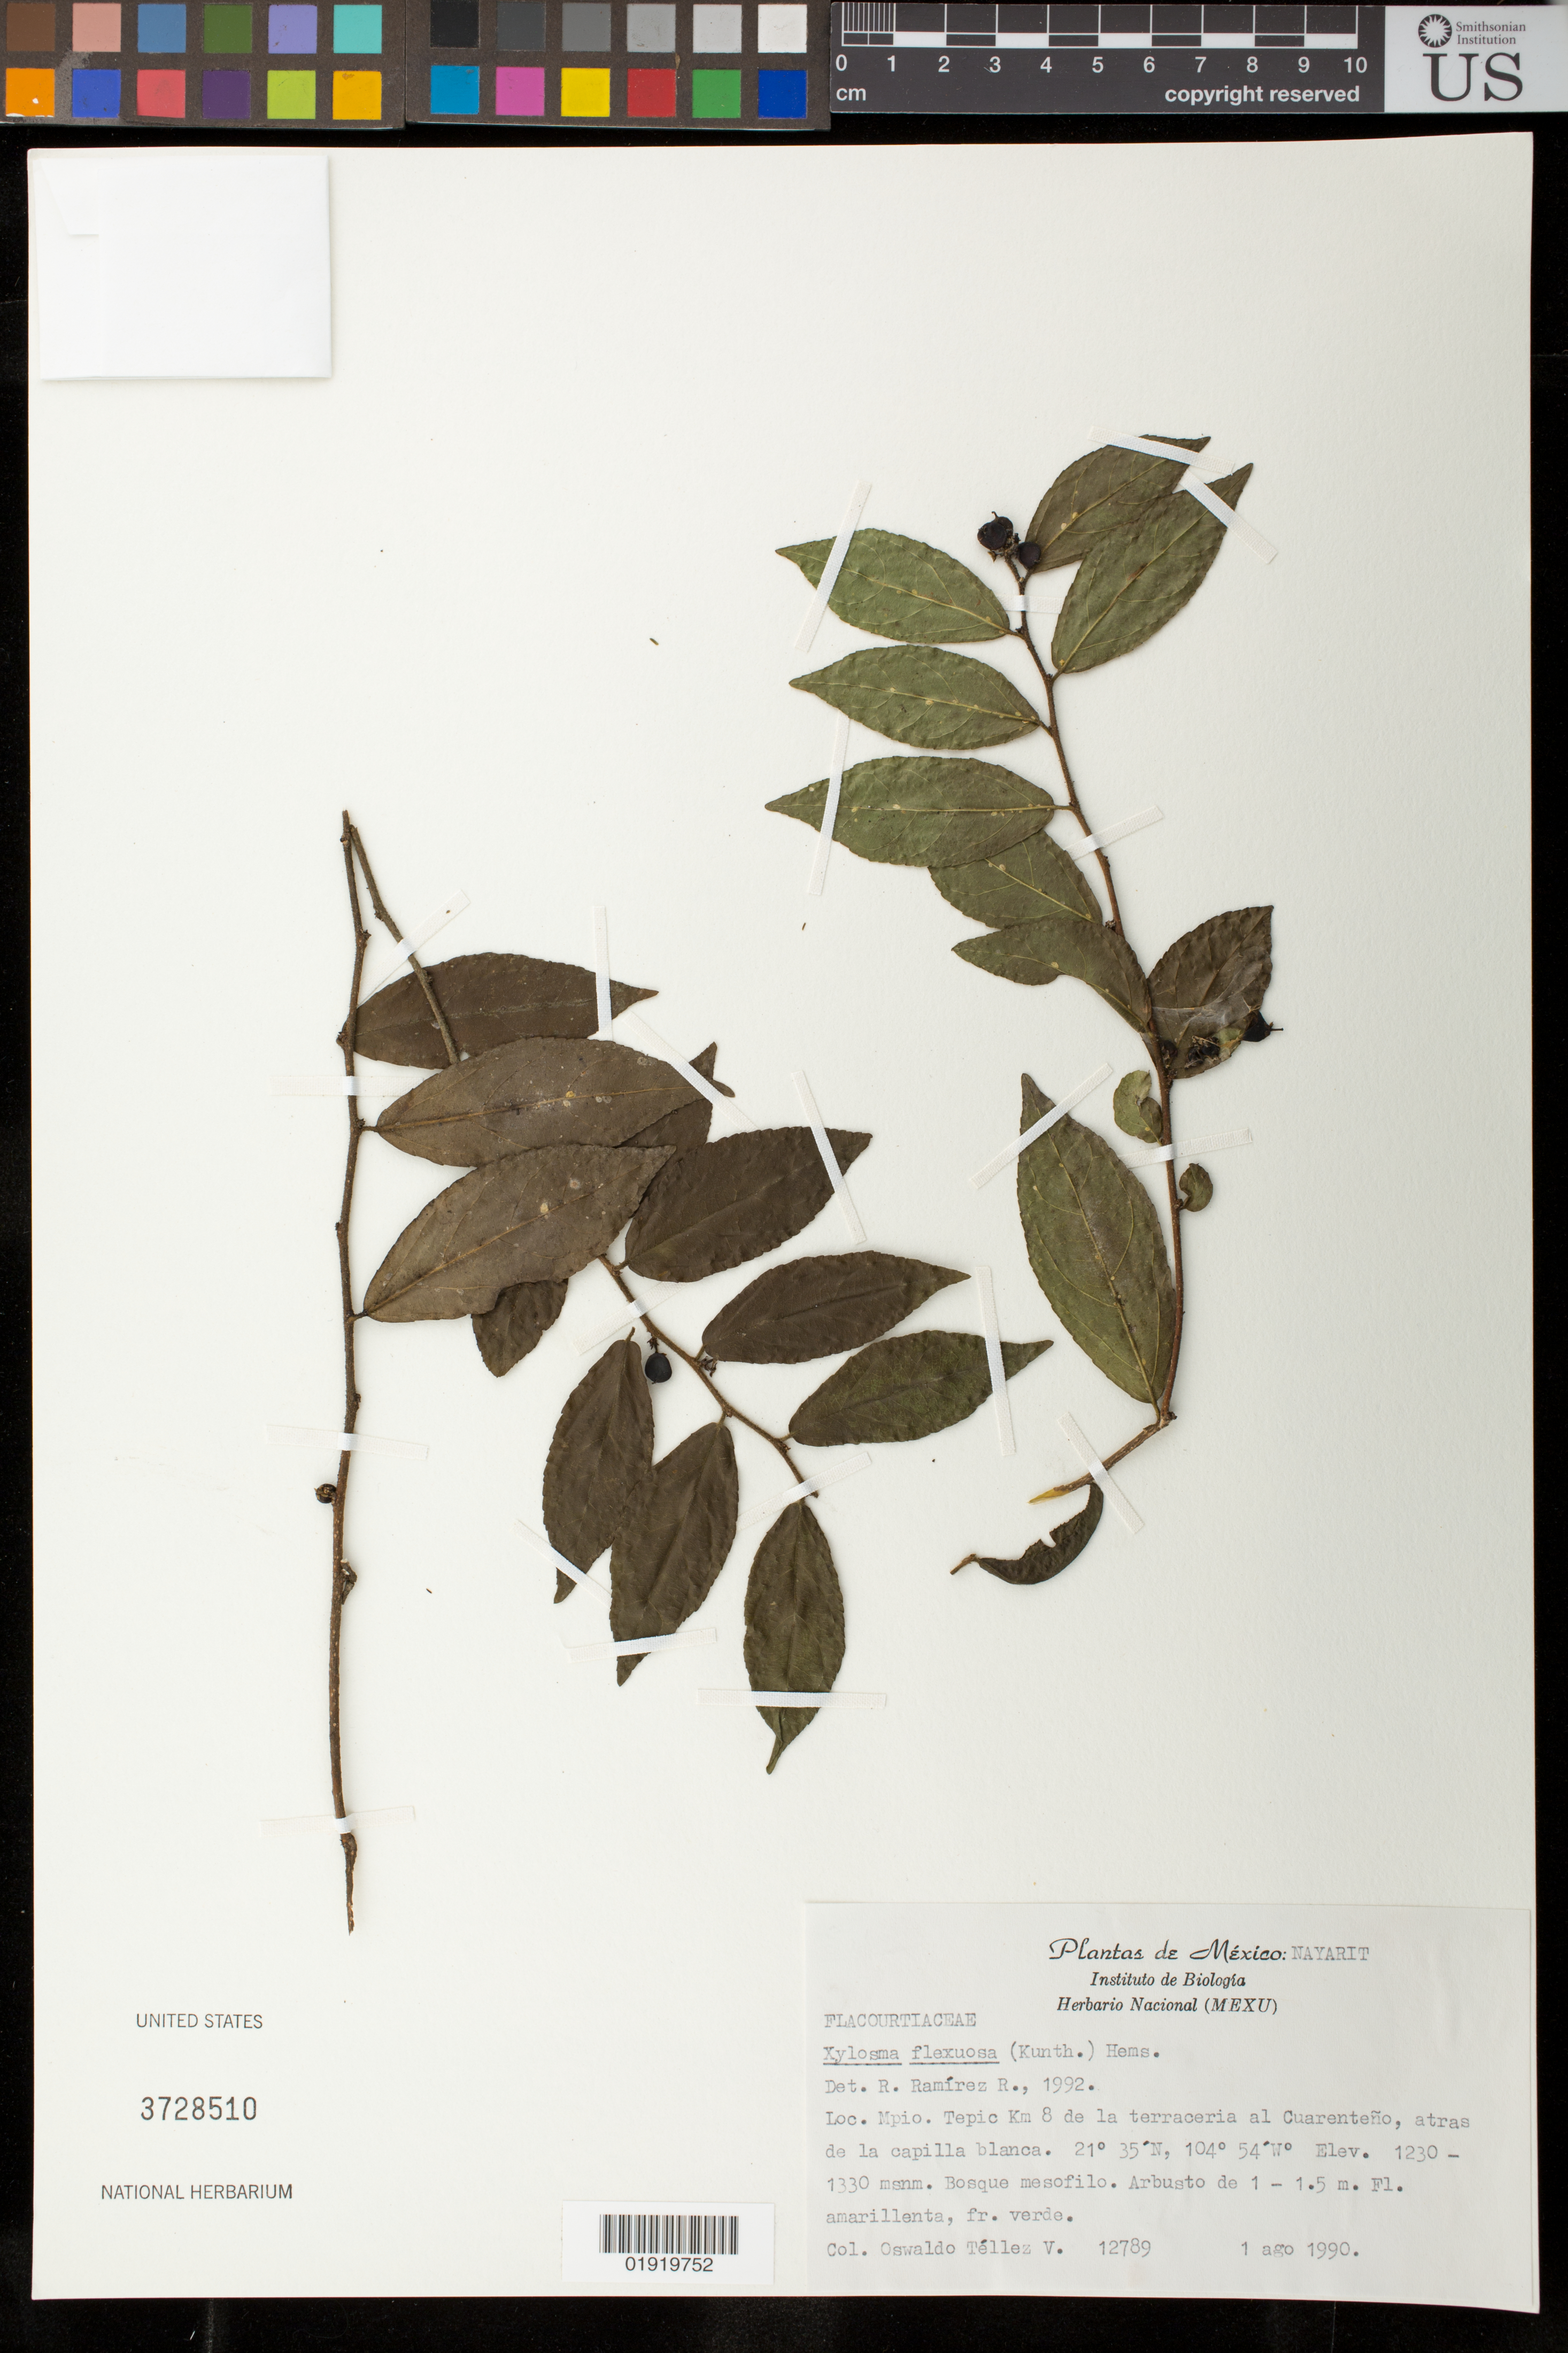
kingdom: Plantae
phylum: Tracheophyta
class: Magnoliopsida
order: Malpighiales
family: Salicaceae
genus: Xylosma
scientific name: Xylosma flexuosa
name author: (Kunth) Hemsl.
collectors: O. Téllez V.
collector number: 12789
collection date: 1990-08-01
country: México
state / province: Nayarit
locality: Mpio. Tepic Km 8 de la terraceria al Cuarenteño, atras de la capilla blanca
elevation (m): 1230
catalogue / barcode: US 3728510